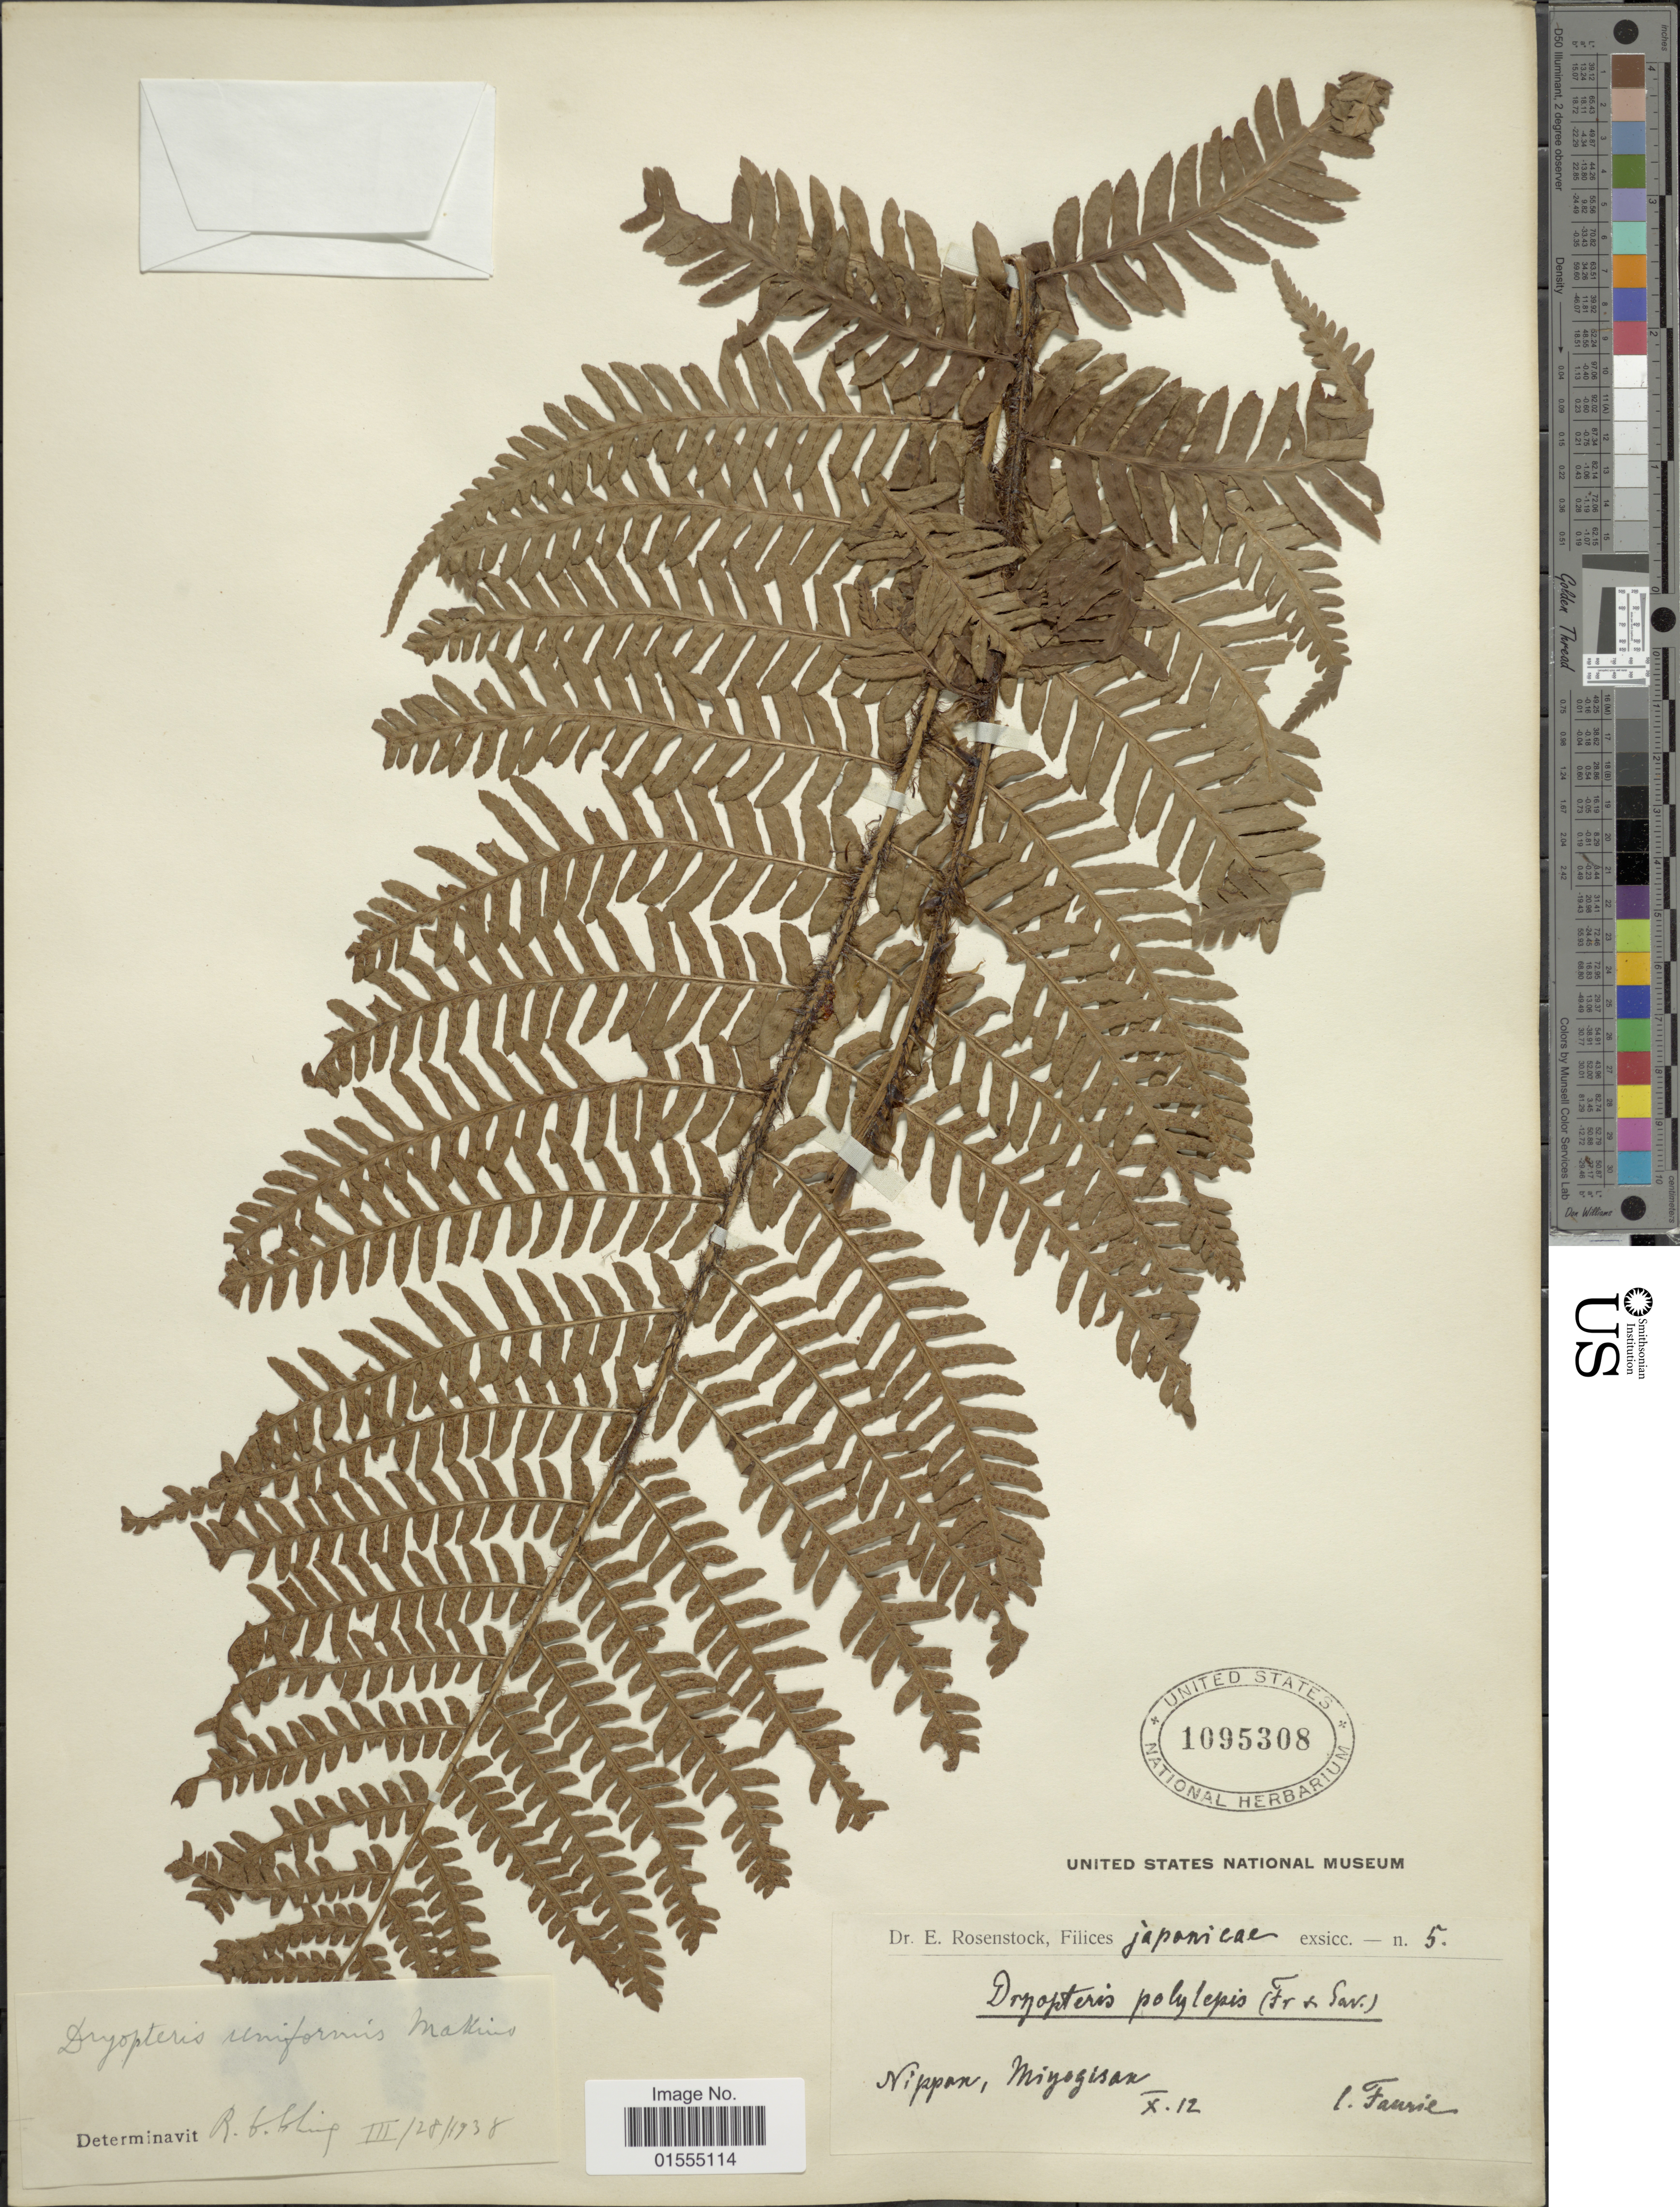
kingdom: Plantae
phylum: Tracheophyta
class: Polypodiopsida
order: Polypodiales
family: Dryopteridaceae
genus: Dryopteris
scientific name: Dryopteris uniformis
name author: (Makino) Makino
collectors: -. Faurie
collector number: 5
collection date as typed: Transcribed d/m/y: /10/12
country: Japan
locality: Nippon, Miyagisan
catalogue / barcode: US 1095308